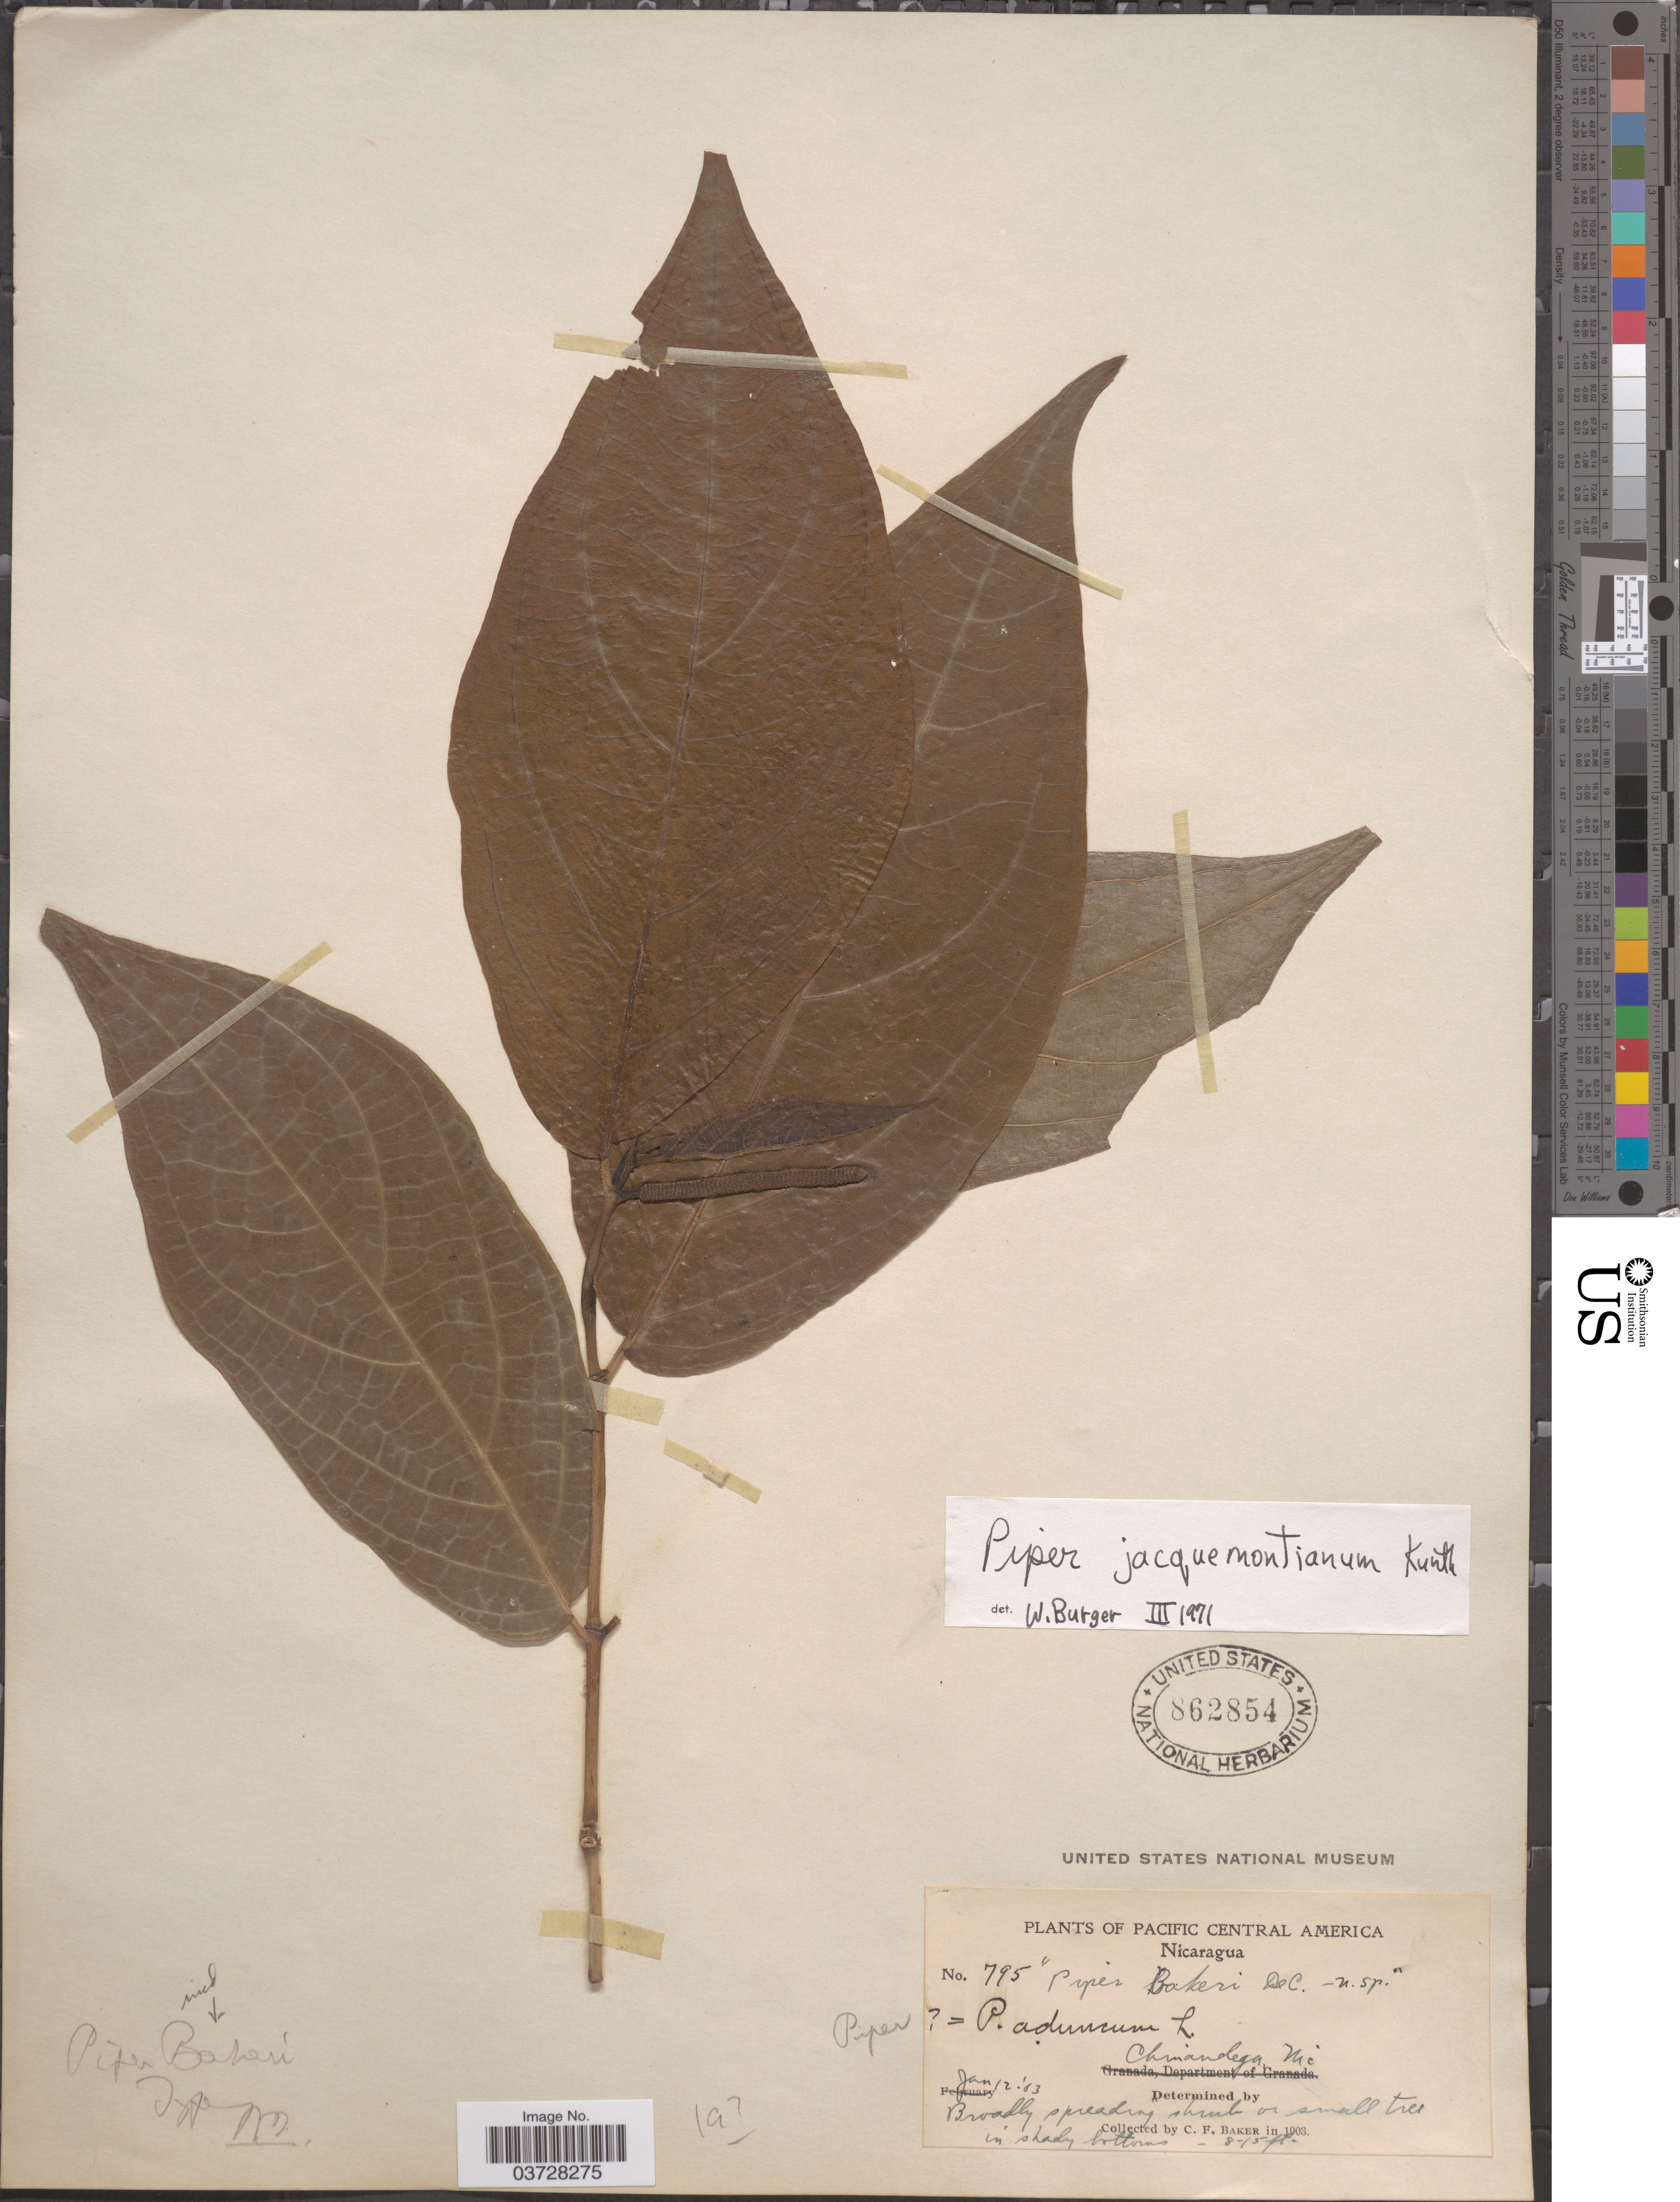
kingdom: Plantae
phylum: Tracheophyta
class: Magnoliopsida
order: Piperales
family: Piperaceae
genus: Piper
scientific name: Piper jacquemontianum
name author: Kunth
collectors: C. F. Baker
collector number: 795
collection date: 1903-01-12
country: Nicaragua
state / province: Chinandega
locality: Pacific Central America.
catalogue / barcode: US 862854